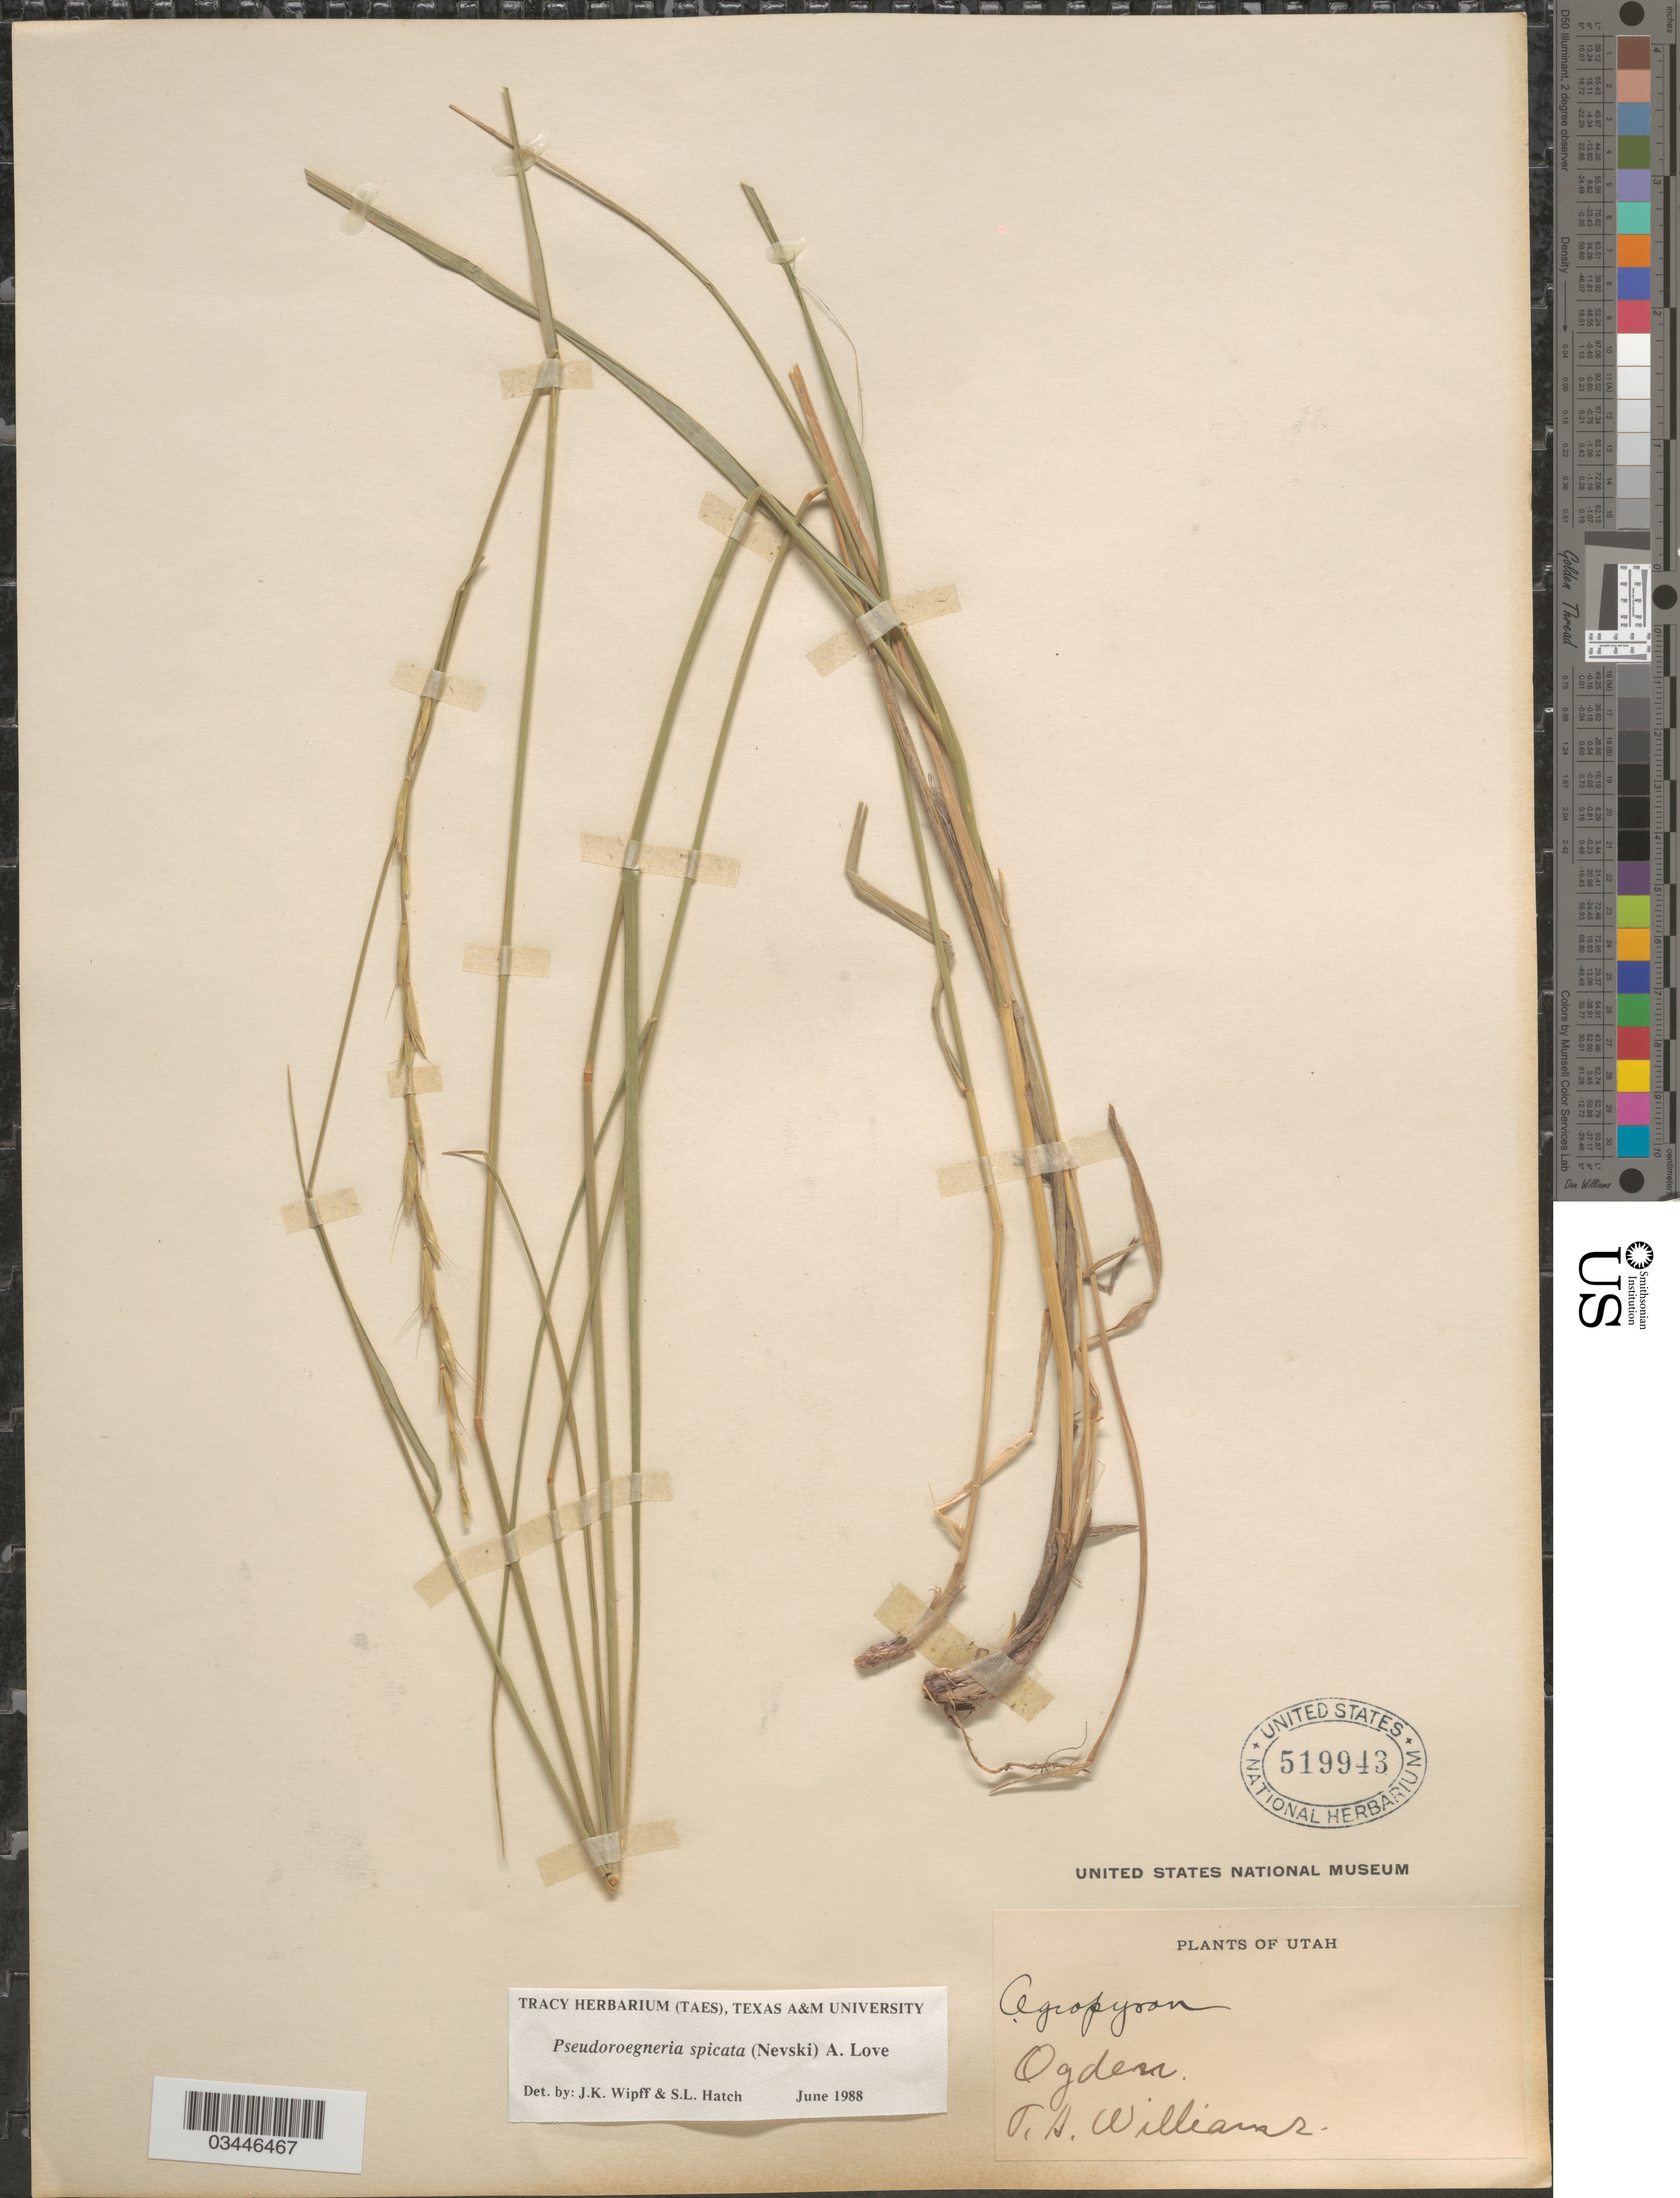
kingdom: Plantae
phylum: Tracheophyta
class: Liliopsida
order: Poales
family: Poaceae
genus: Pseudoroegneria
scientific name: Pseudoroegneria spicata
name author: (Pursh) Á. Löve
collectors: T. Williams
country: United States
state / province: Utah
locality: Ogden.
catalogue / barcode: US 519943